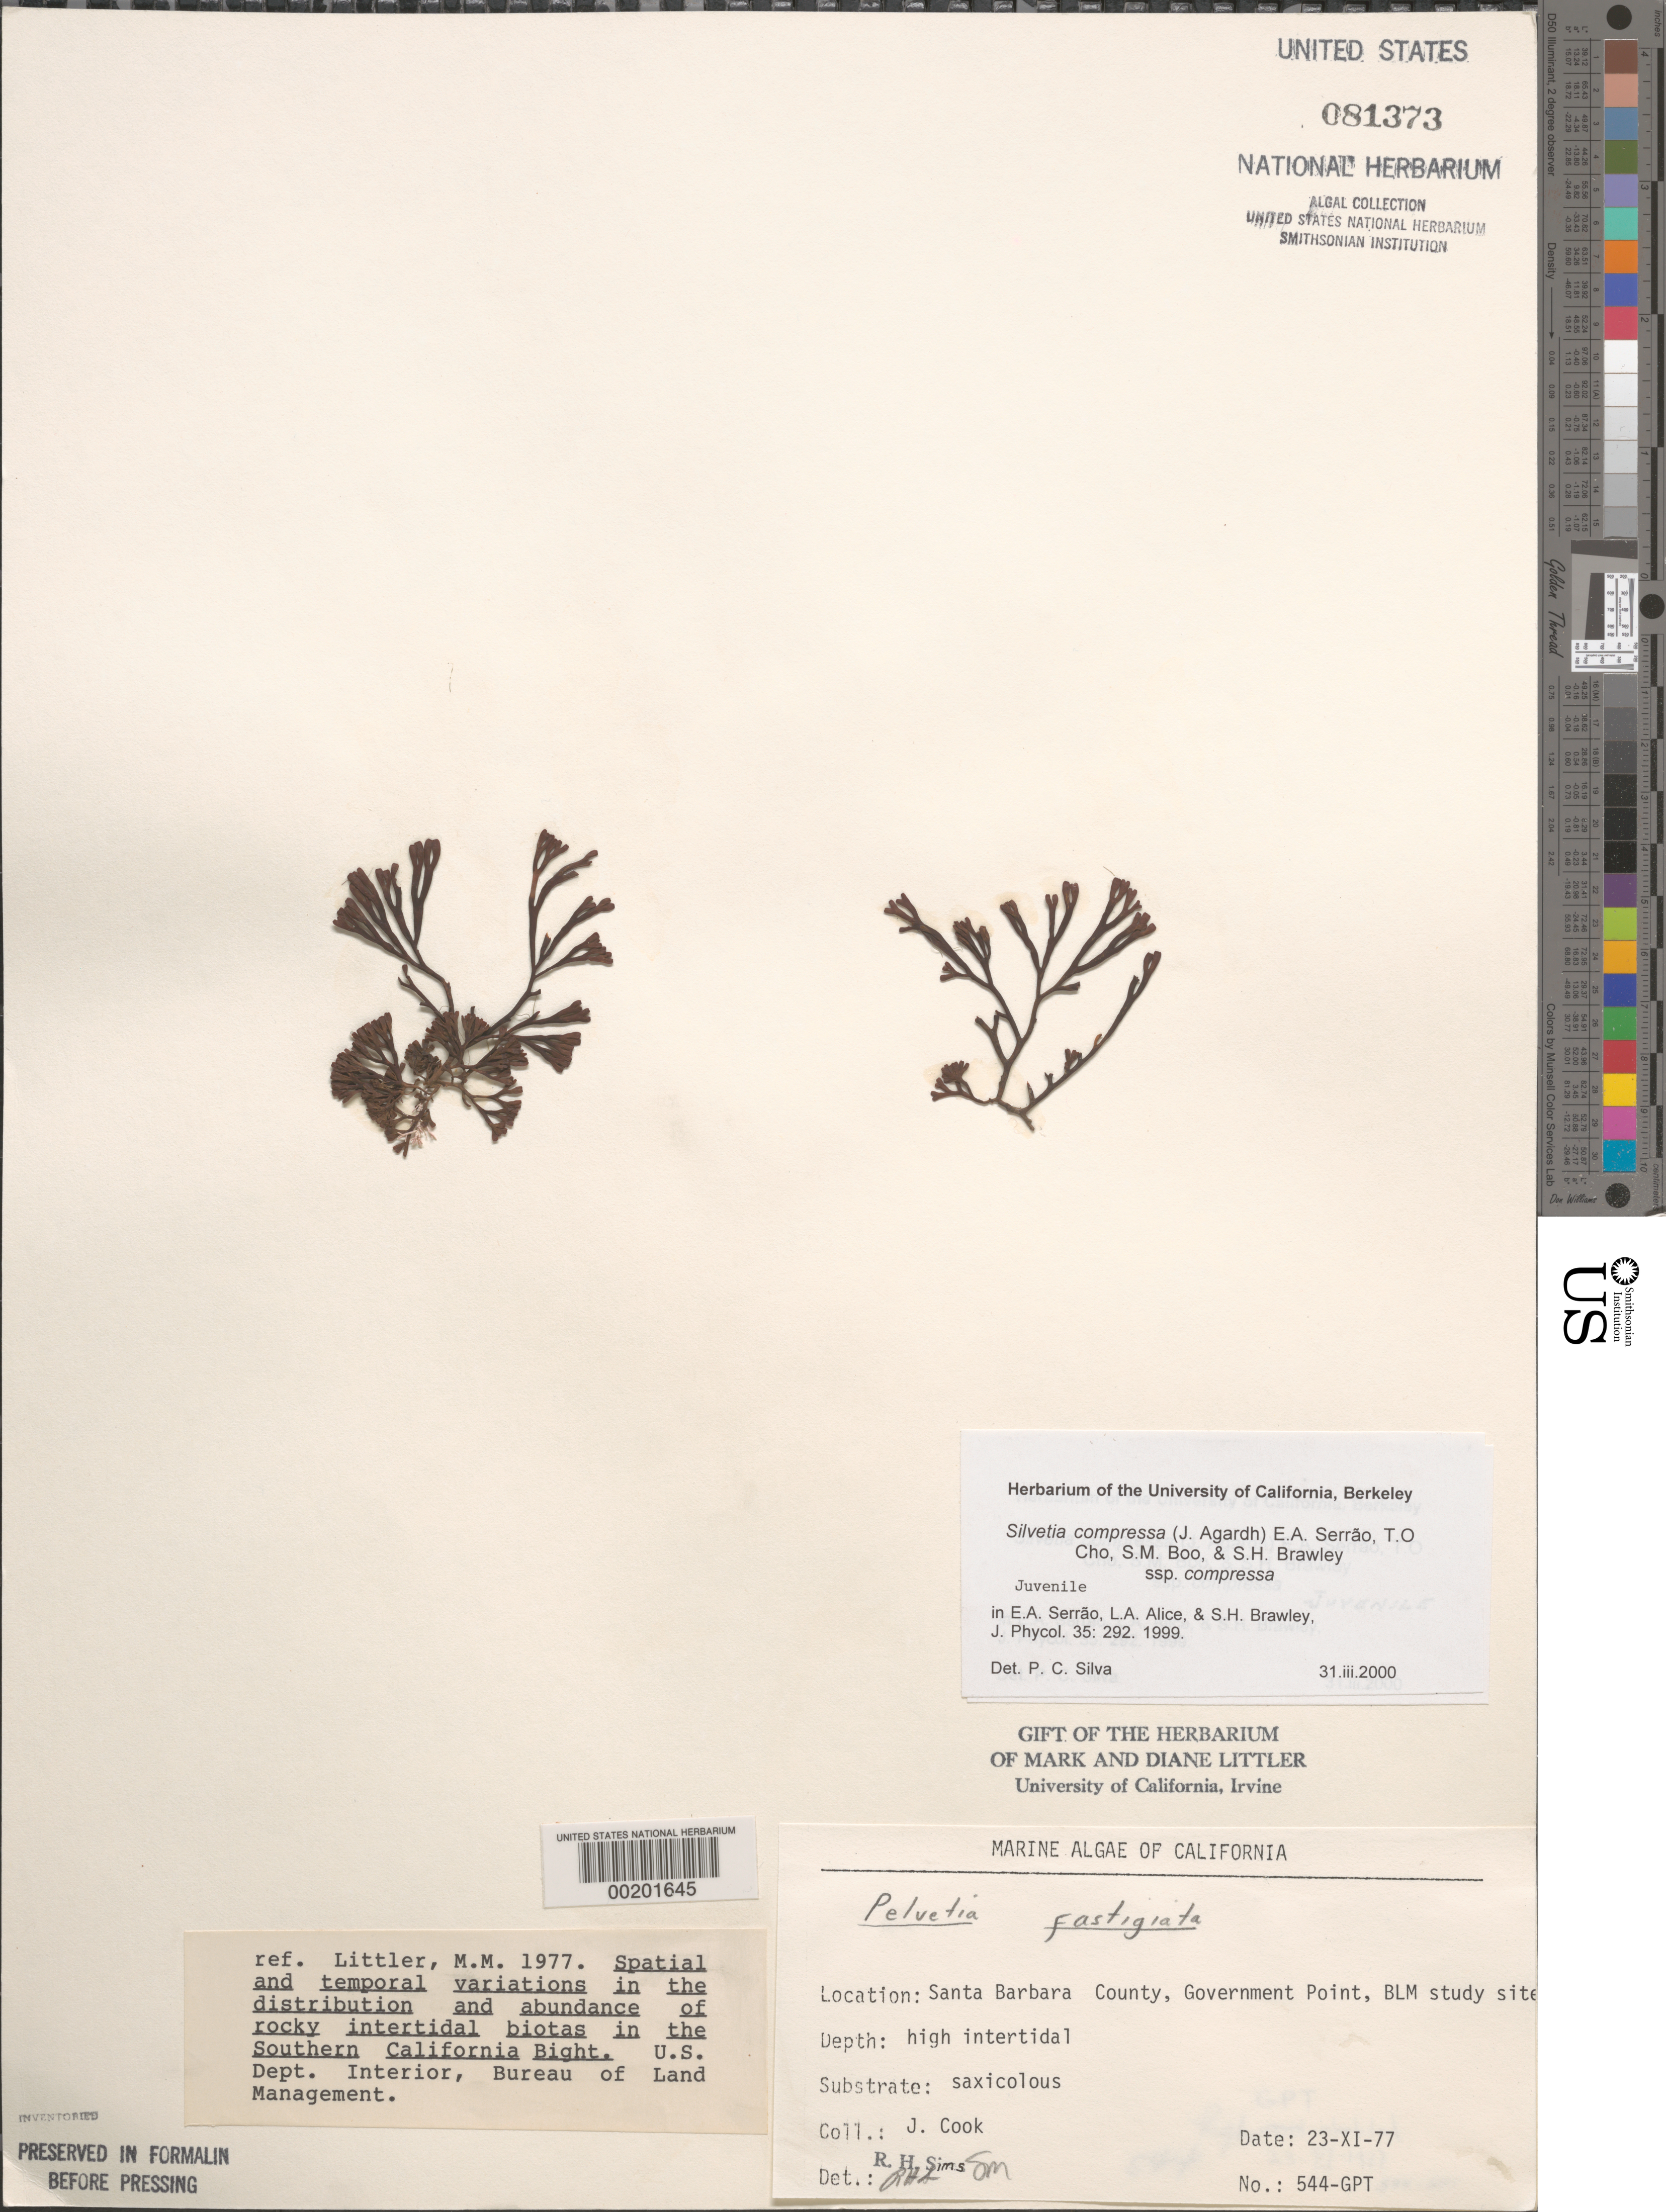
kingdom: Chromista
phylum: Ochrophyta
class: Phaeophyceae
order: Fucales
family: Fucaceae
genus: Silvetia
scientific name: Silvetia compressa subsp. compressa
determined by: Silva, P. C.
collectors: J. Cook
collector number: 544-GPT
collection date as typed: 23 Nov 1977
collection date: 1977-11-23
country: United States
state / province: California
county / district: Santa Barbara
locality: Government Point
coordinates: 34 26'31"N, 120 24'06"W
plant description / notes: BLM-SOCALBIGHT Rocky Intertidal Survey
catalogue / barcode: US 81373